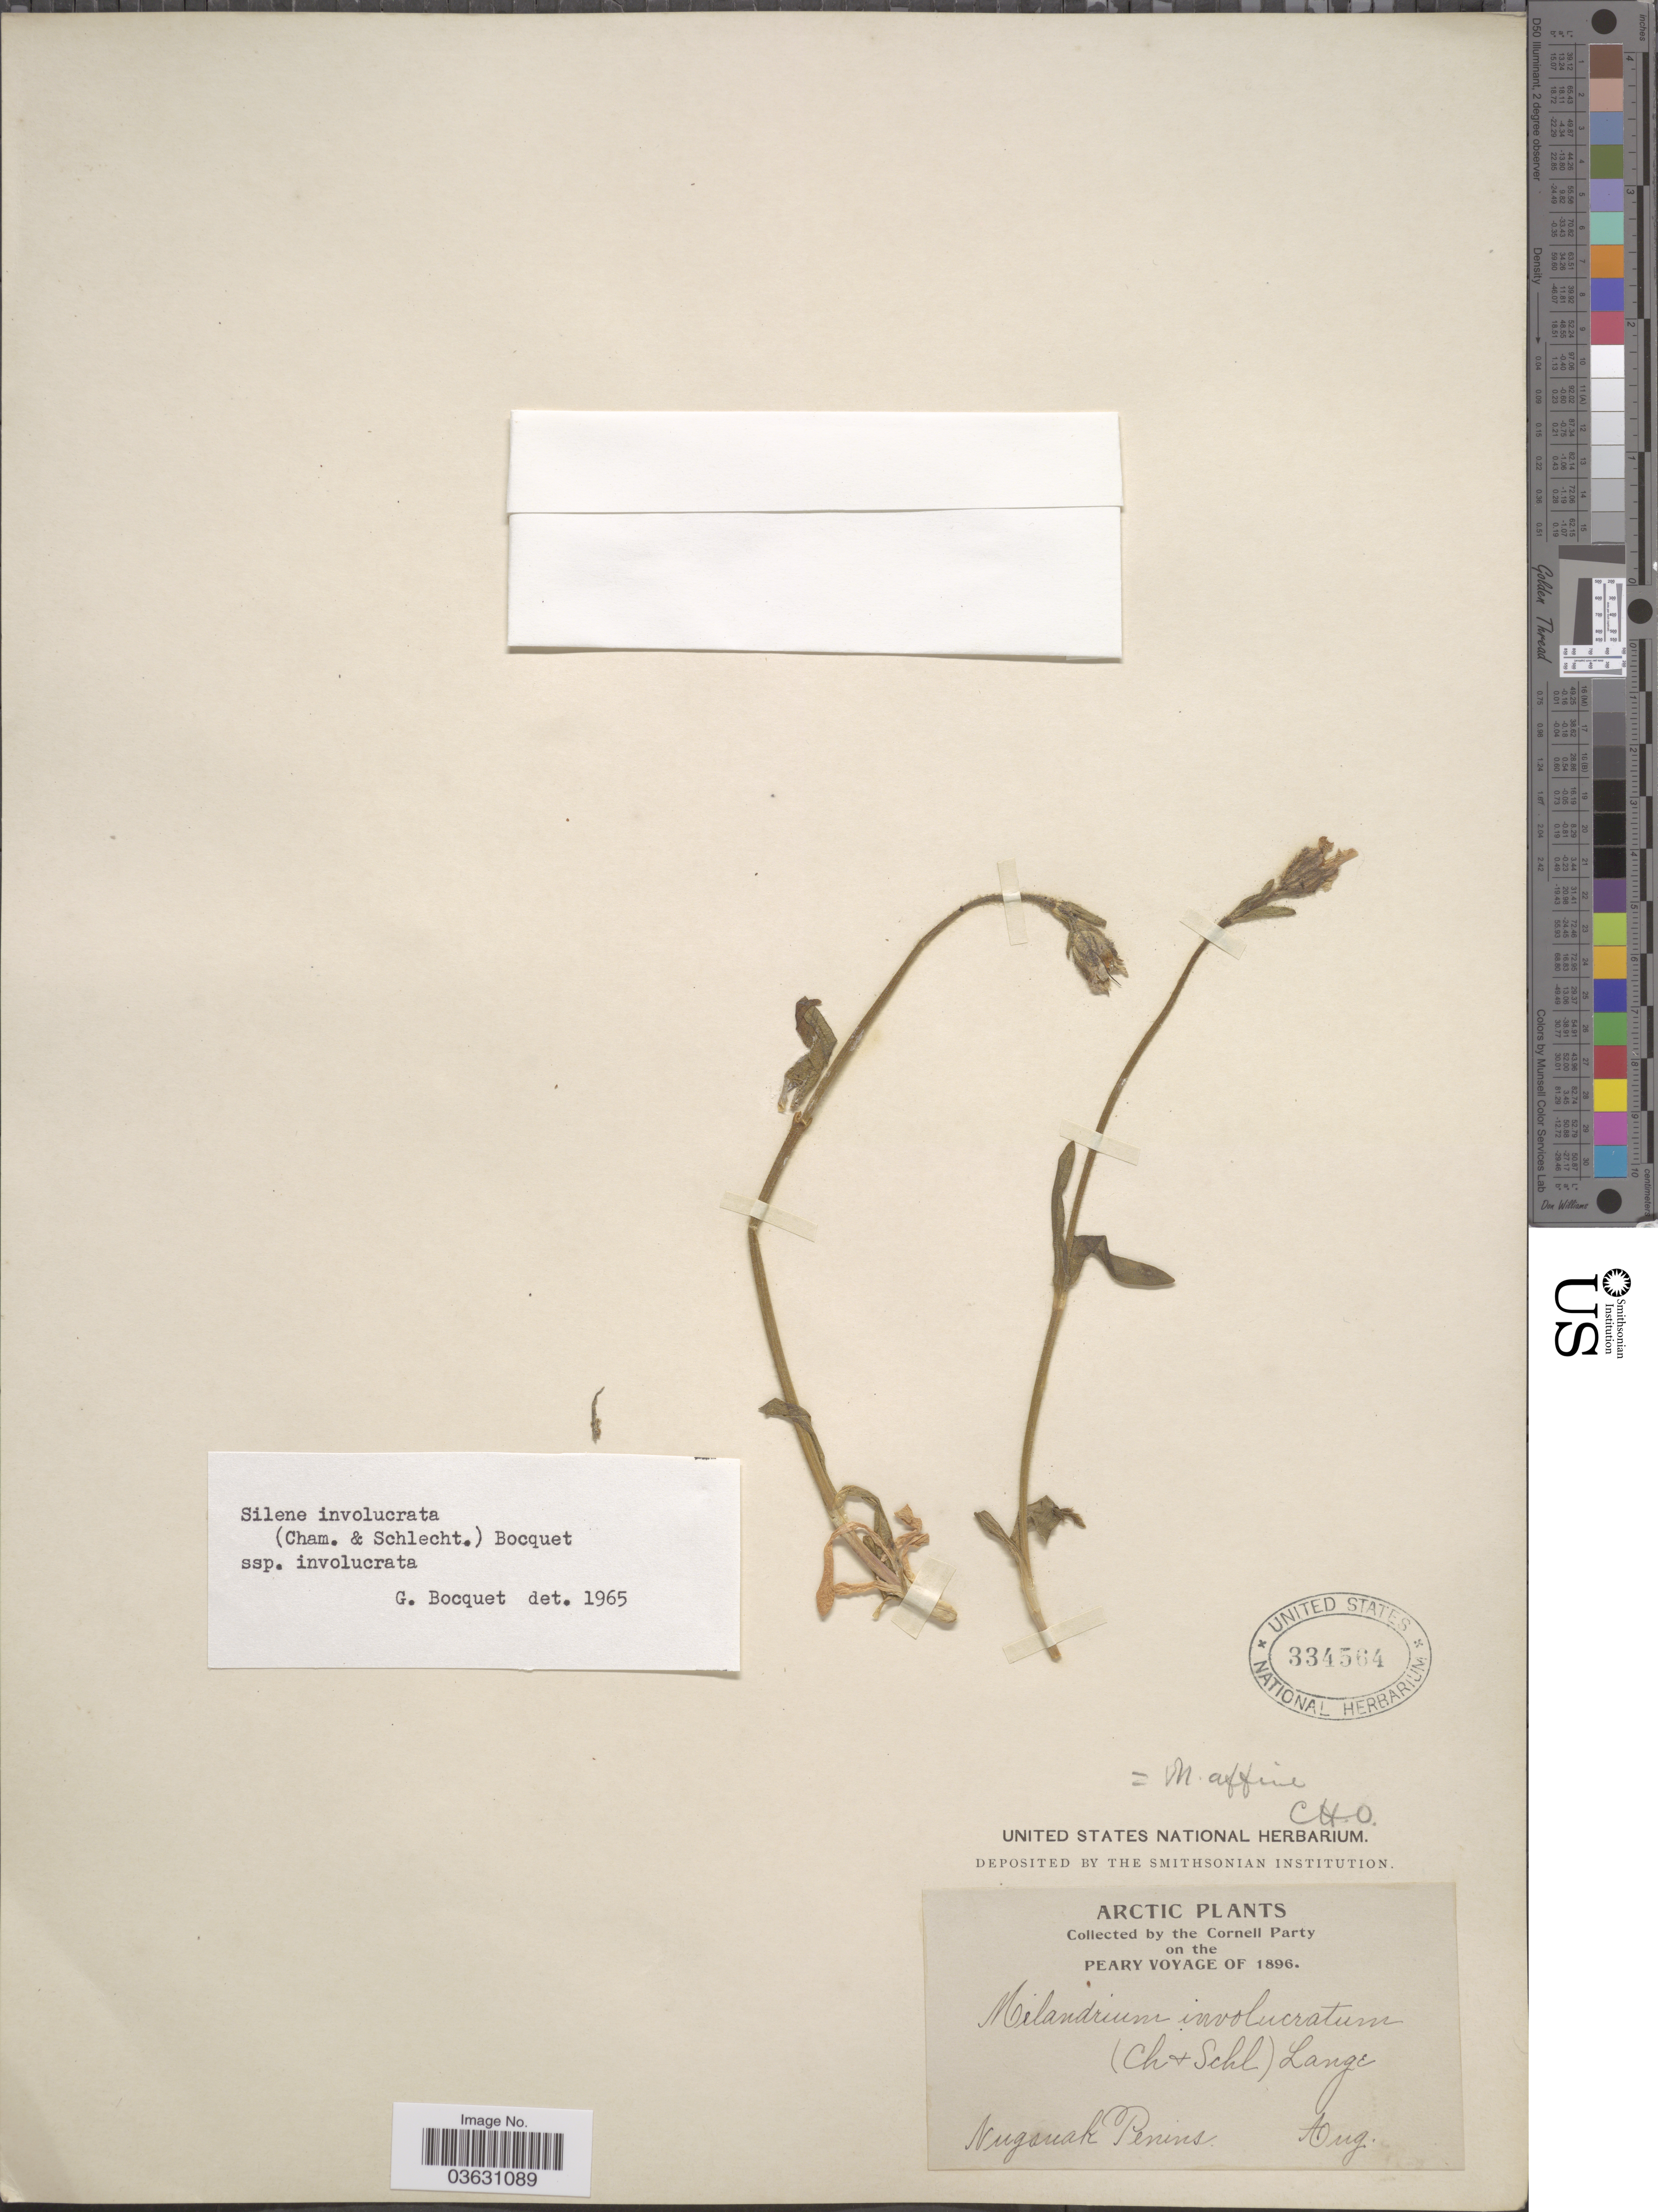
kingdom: Plantae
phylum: Tracheophyta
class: Magnoliopsida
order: Caryophyllales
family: Caryophyllaceae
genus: Silene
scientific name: Silene involucrata subsp. involucrata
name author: (Cham. & Schltdl.) Bocquet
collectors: Cornell Party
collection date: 1896-08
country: Greenland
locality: Arctic. Nugsuak Penins.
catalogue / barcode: US 334564